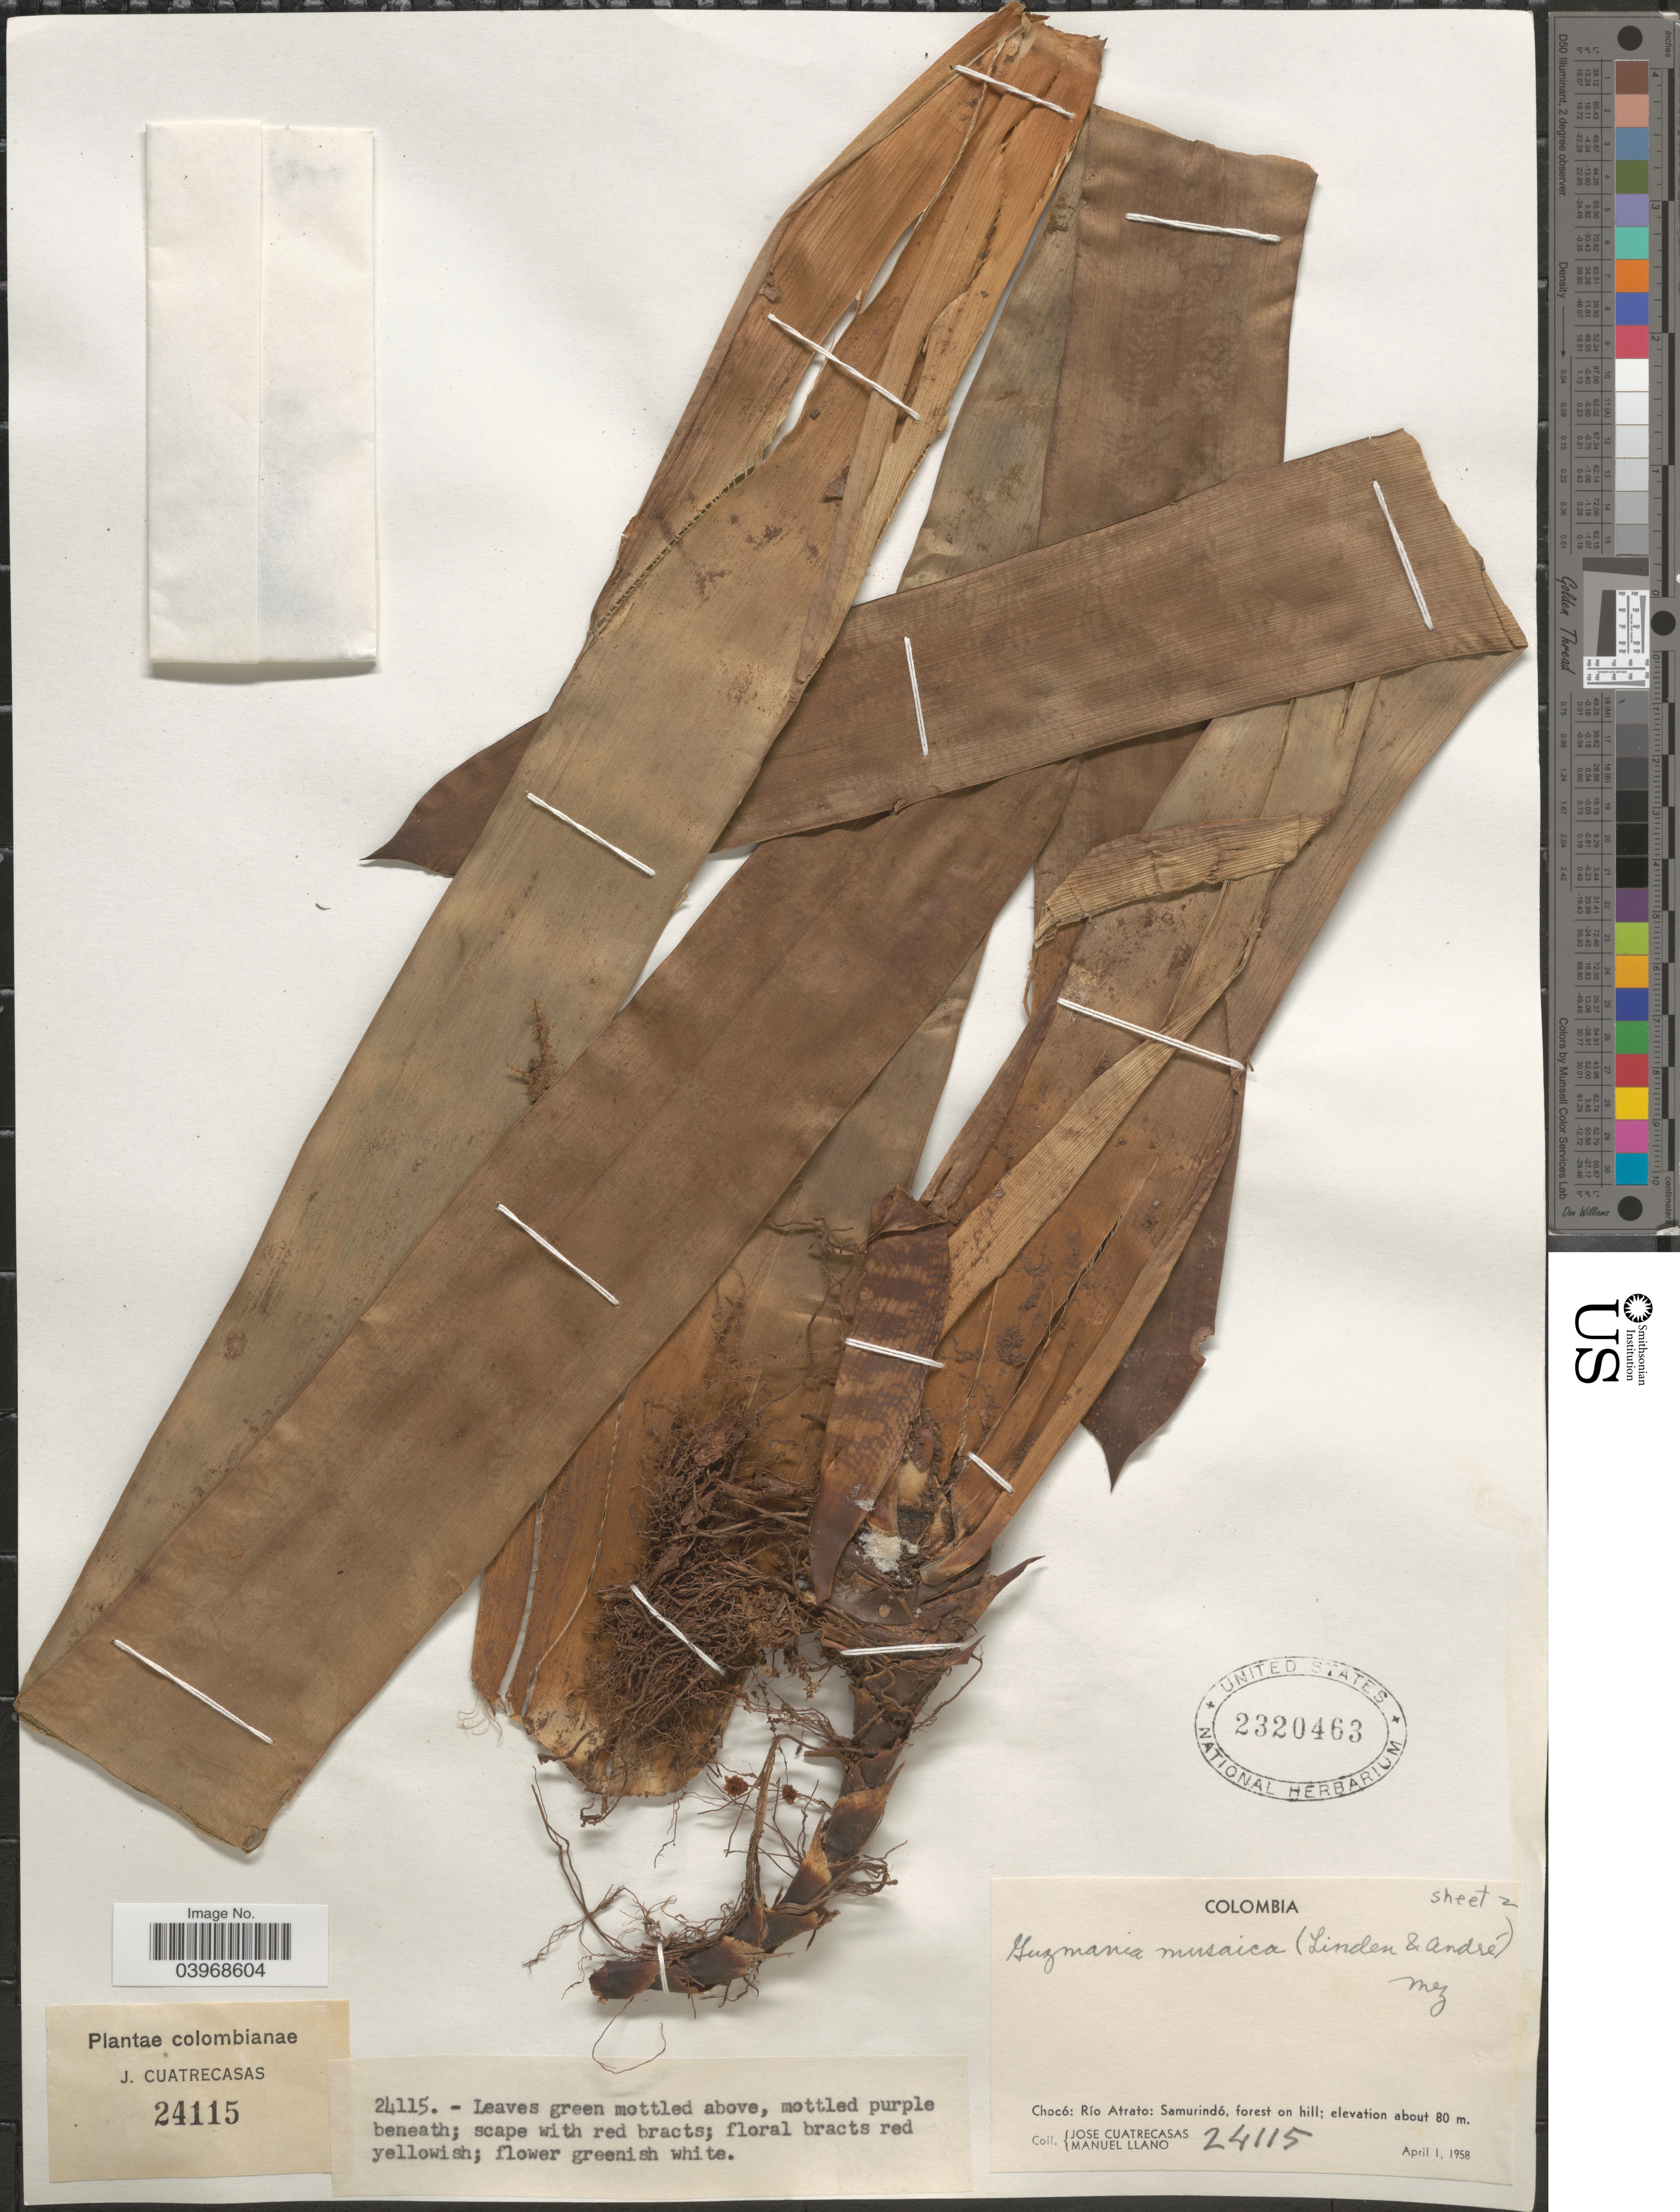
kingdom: Plantae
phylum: Tracheophyta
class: Liliopsida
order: Poales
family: Bromeliaceae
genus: Guzmania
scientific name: Guzmania musaica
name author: (Linden & André) Mez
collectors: J. Cuatrecasas & M. Llano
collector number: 24115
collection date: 1958-04-01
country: Colombia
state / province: Chocó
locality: Río Atrato: Samurindó, forest on hill.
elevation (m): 80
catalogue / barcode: US 2320463